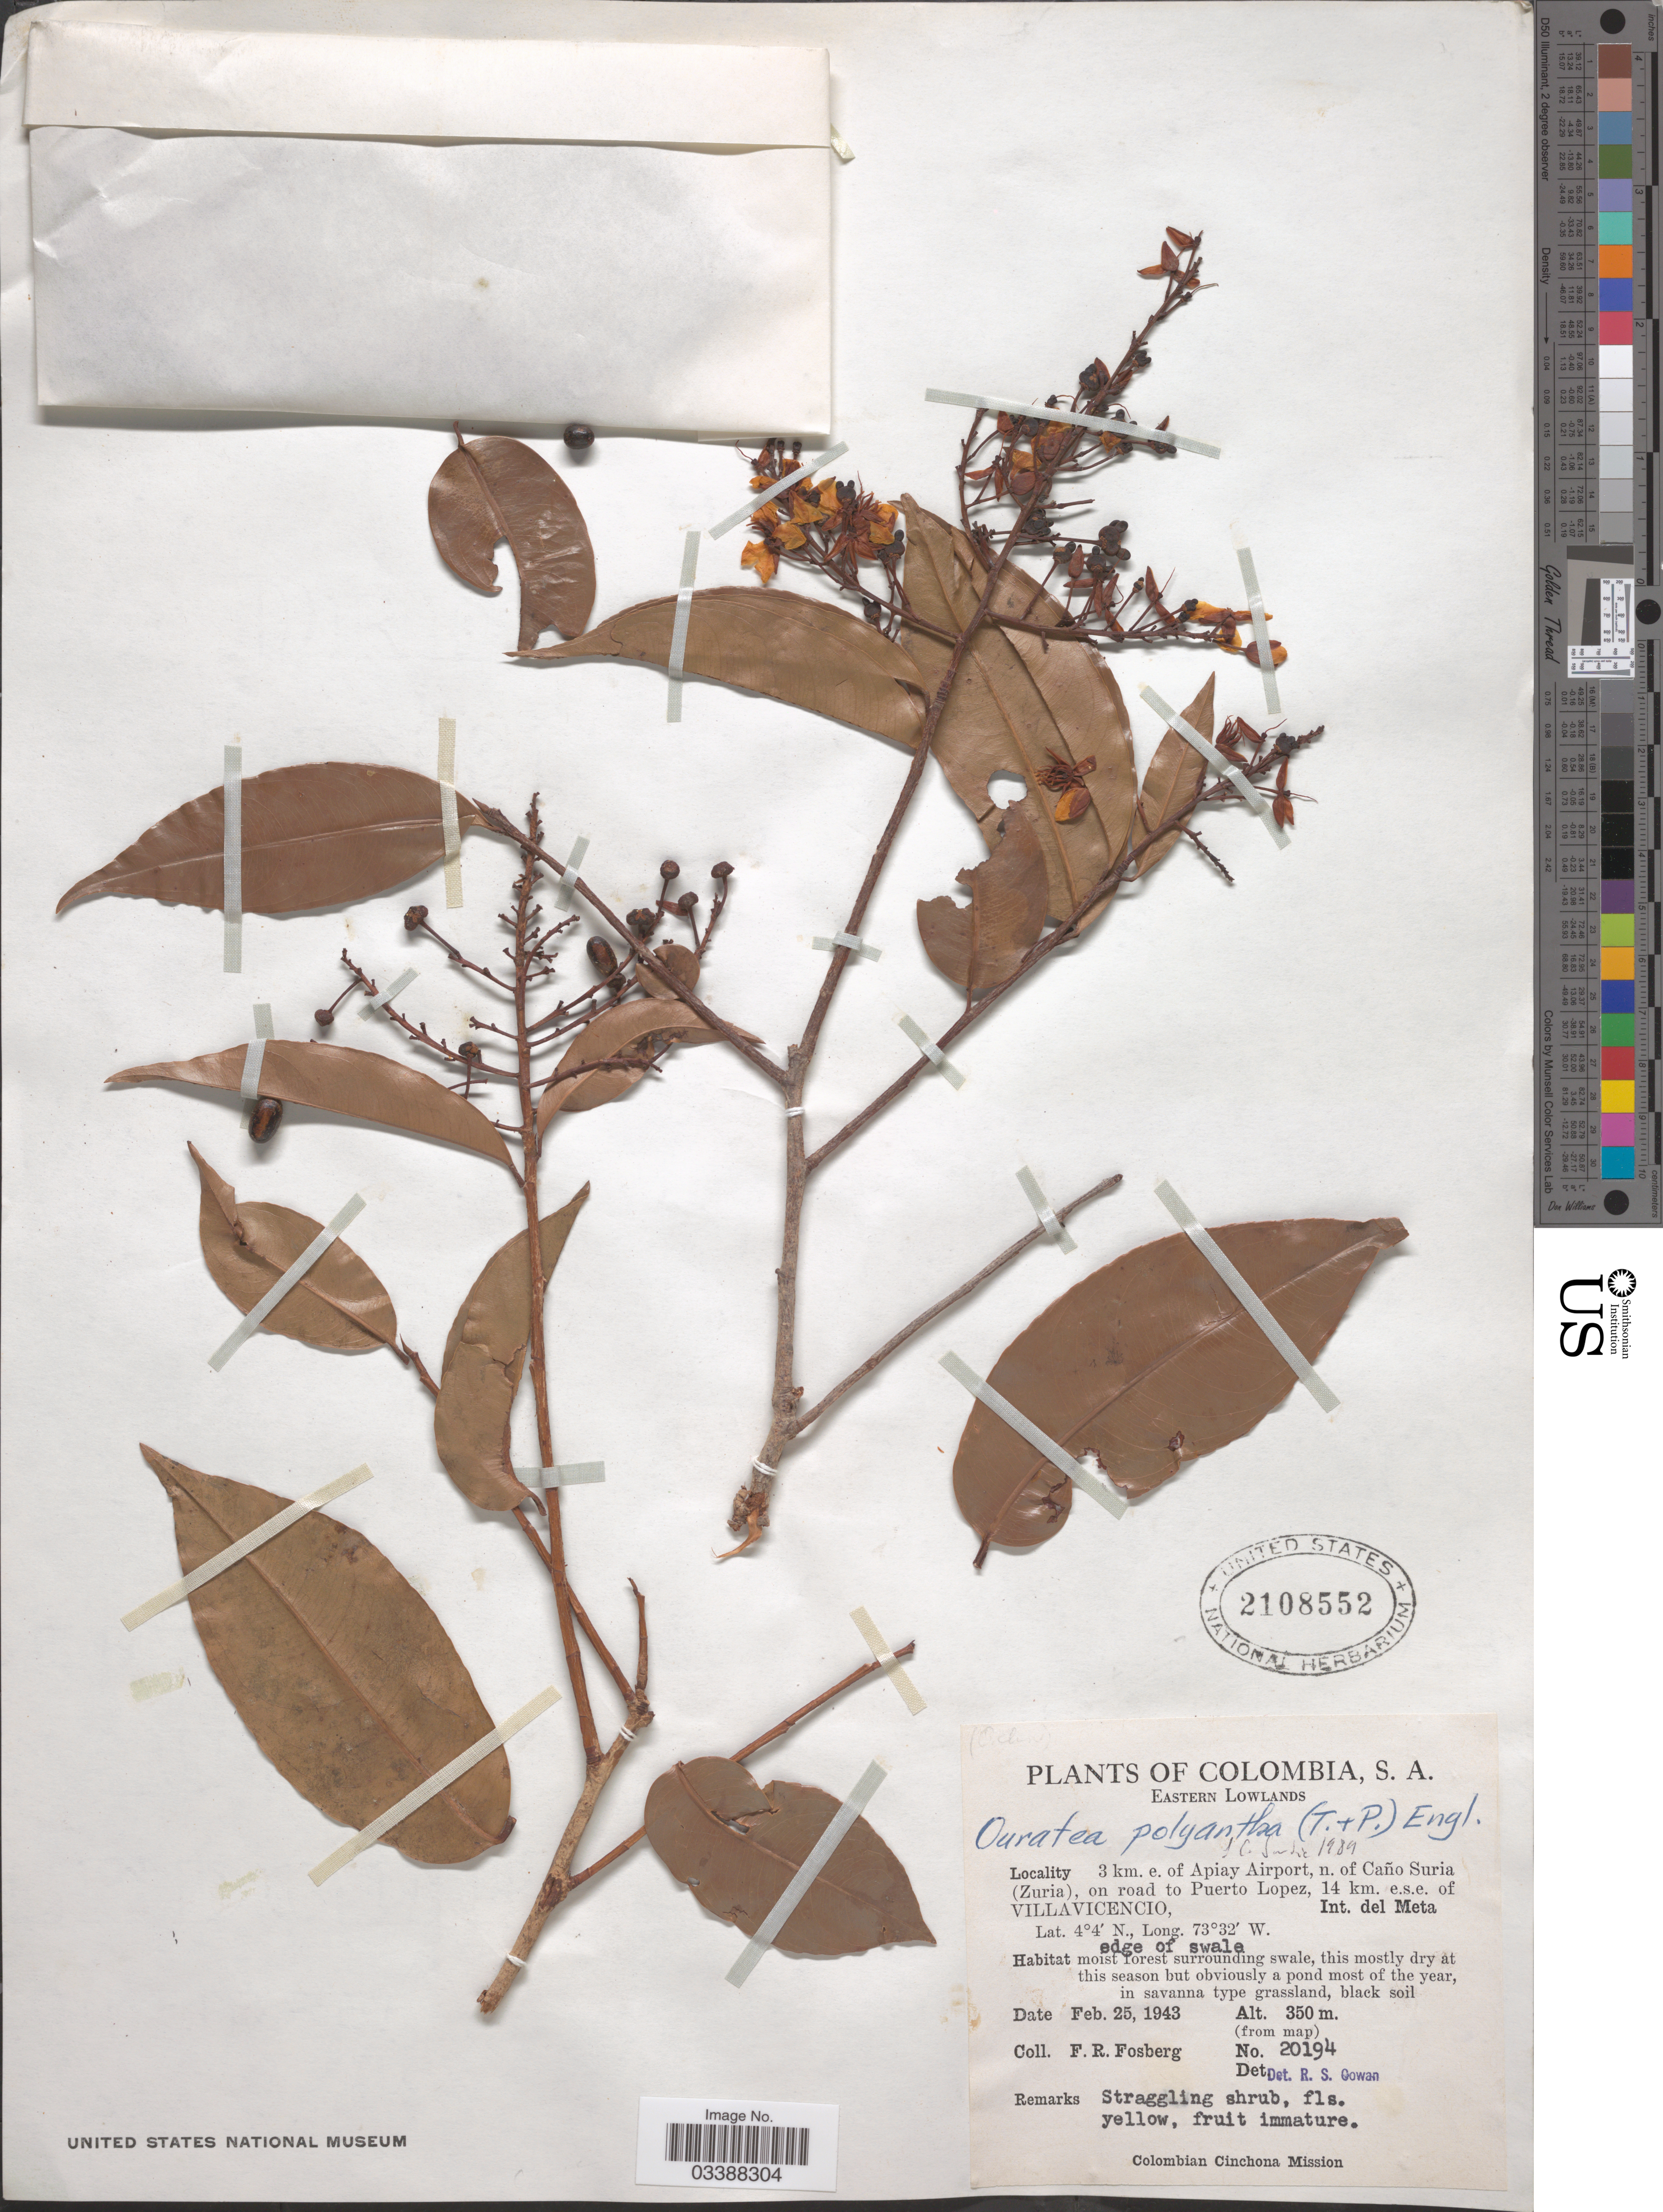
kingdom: Plantae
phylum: Tracheophyta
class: Magnoliopsida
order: Malpighiales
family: Ochnaceae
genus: Ouratea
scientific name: Ouratea polyantha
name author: (Triana & Planch.) Engl.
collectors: F. R. Fosberg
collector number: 20194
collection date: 1943-02-25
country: Colombia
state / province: Meta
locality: Eastern Lowlands. 3 km. e. of Apiay Airport, n. of Caño Suria (Zuria), on road to Puerto Lopez, 14 km. e.s.e. of Villavicencio, Int. del Meta.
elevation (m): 350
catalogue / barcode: US 2108552